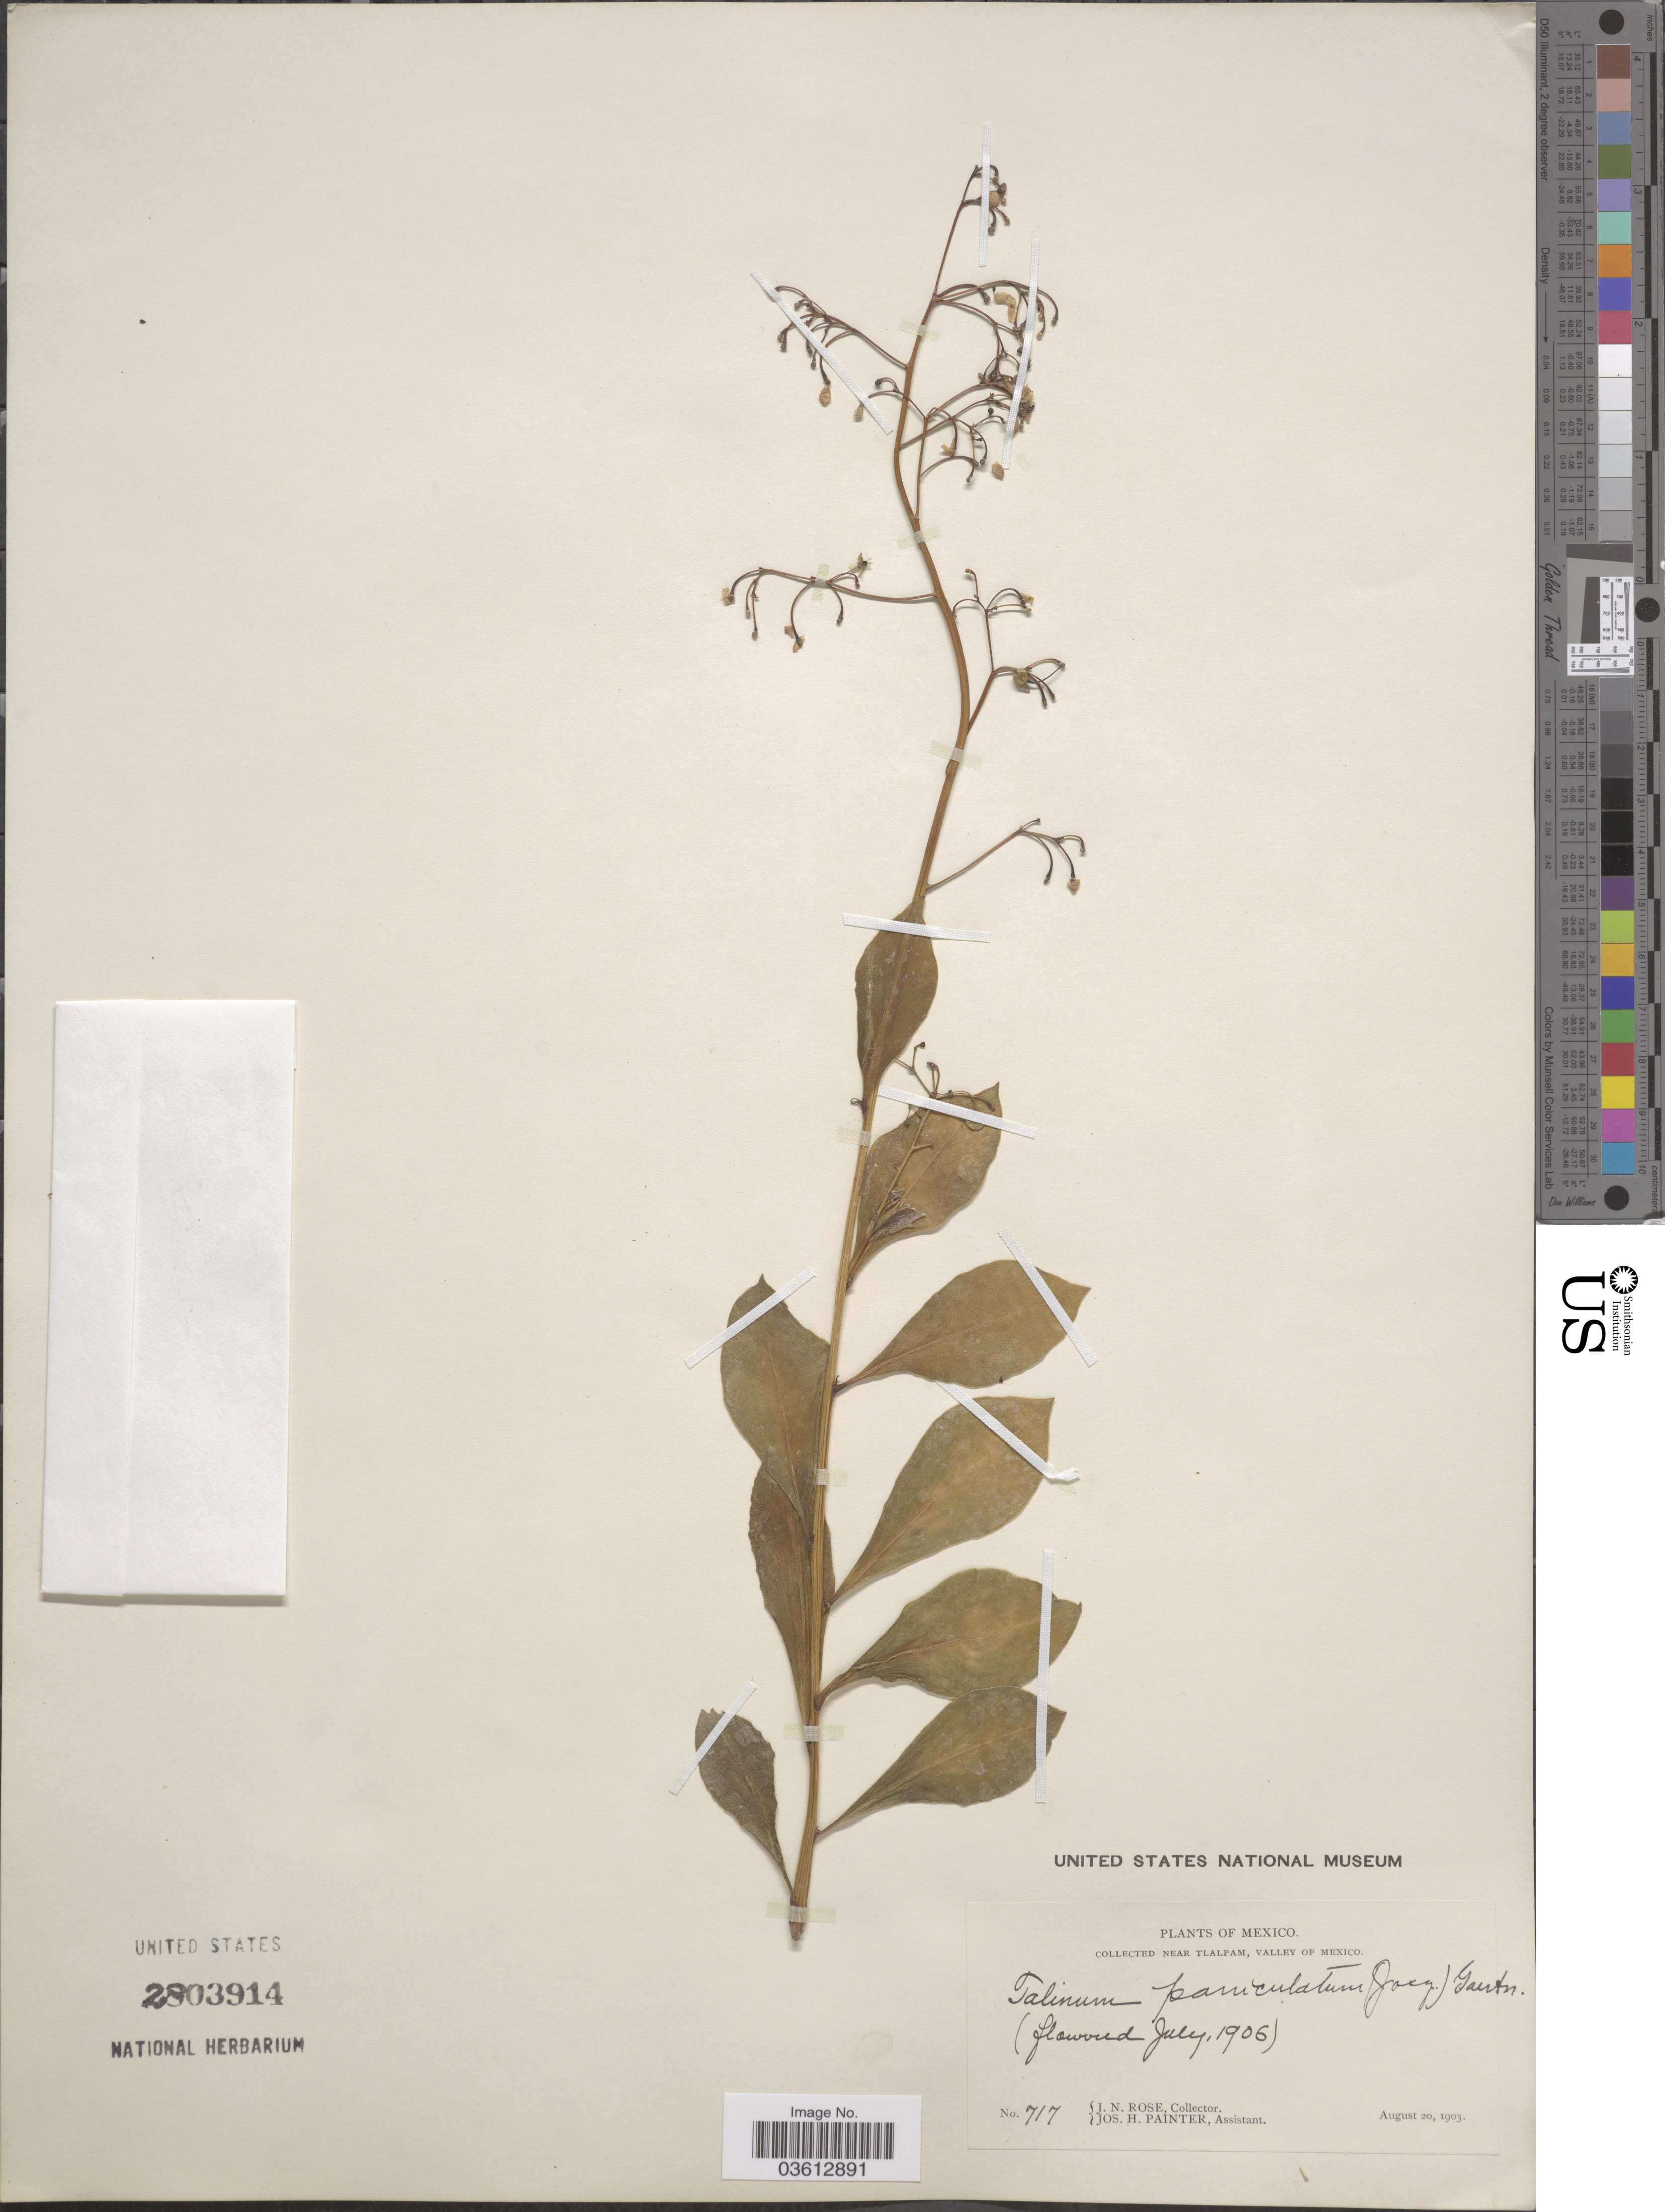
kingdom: Plantae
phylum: Tracheophyta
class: Magnoliopsida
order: Caryophyllales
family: Talinaceae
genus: Talinum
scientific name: Talinum paniculatum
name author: (Jacq.) Gaertn.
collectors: J. N. Rose & J. H. Painter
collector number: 717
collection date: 1903-08-20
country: Mexico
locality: Near Tlalpam, valley of Mexico.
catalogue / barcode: US 2803914